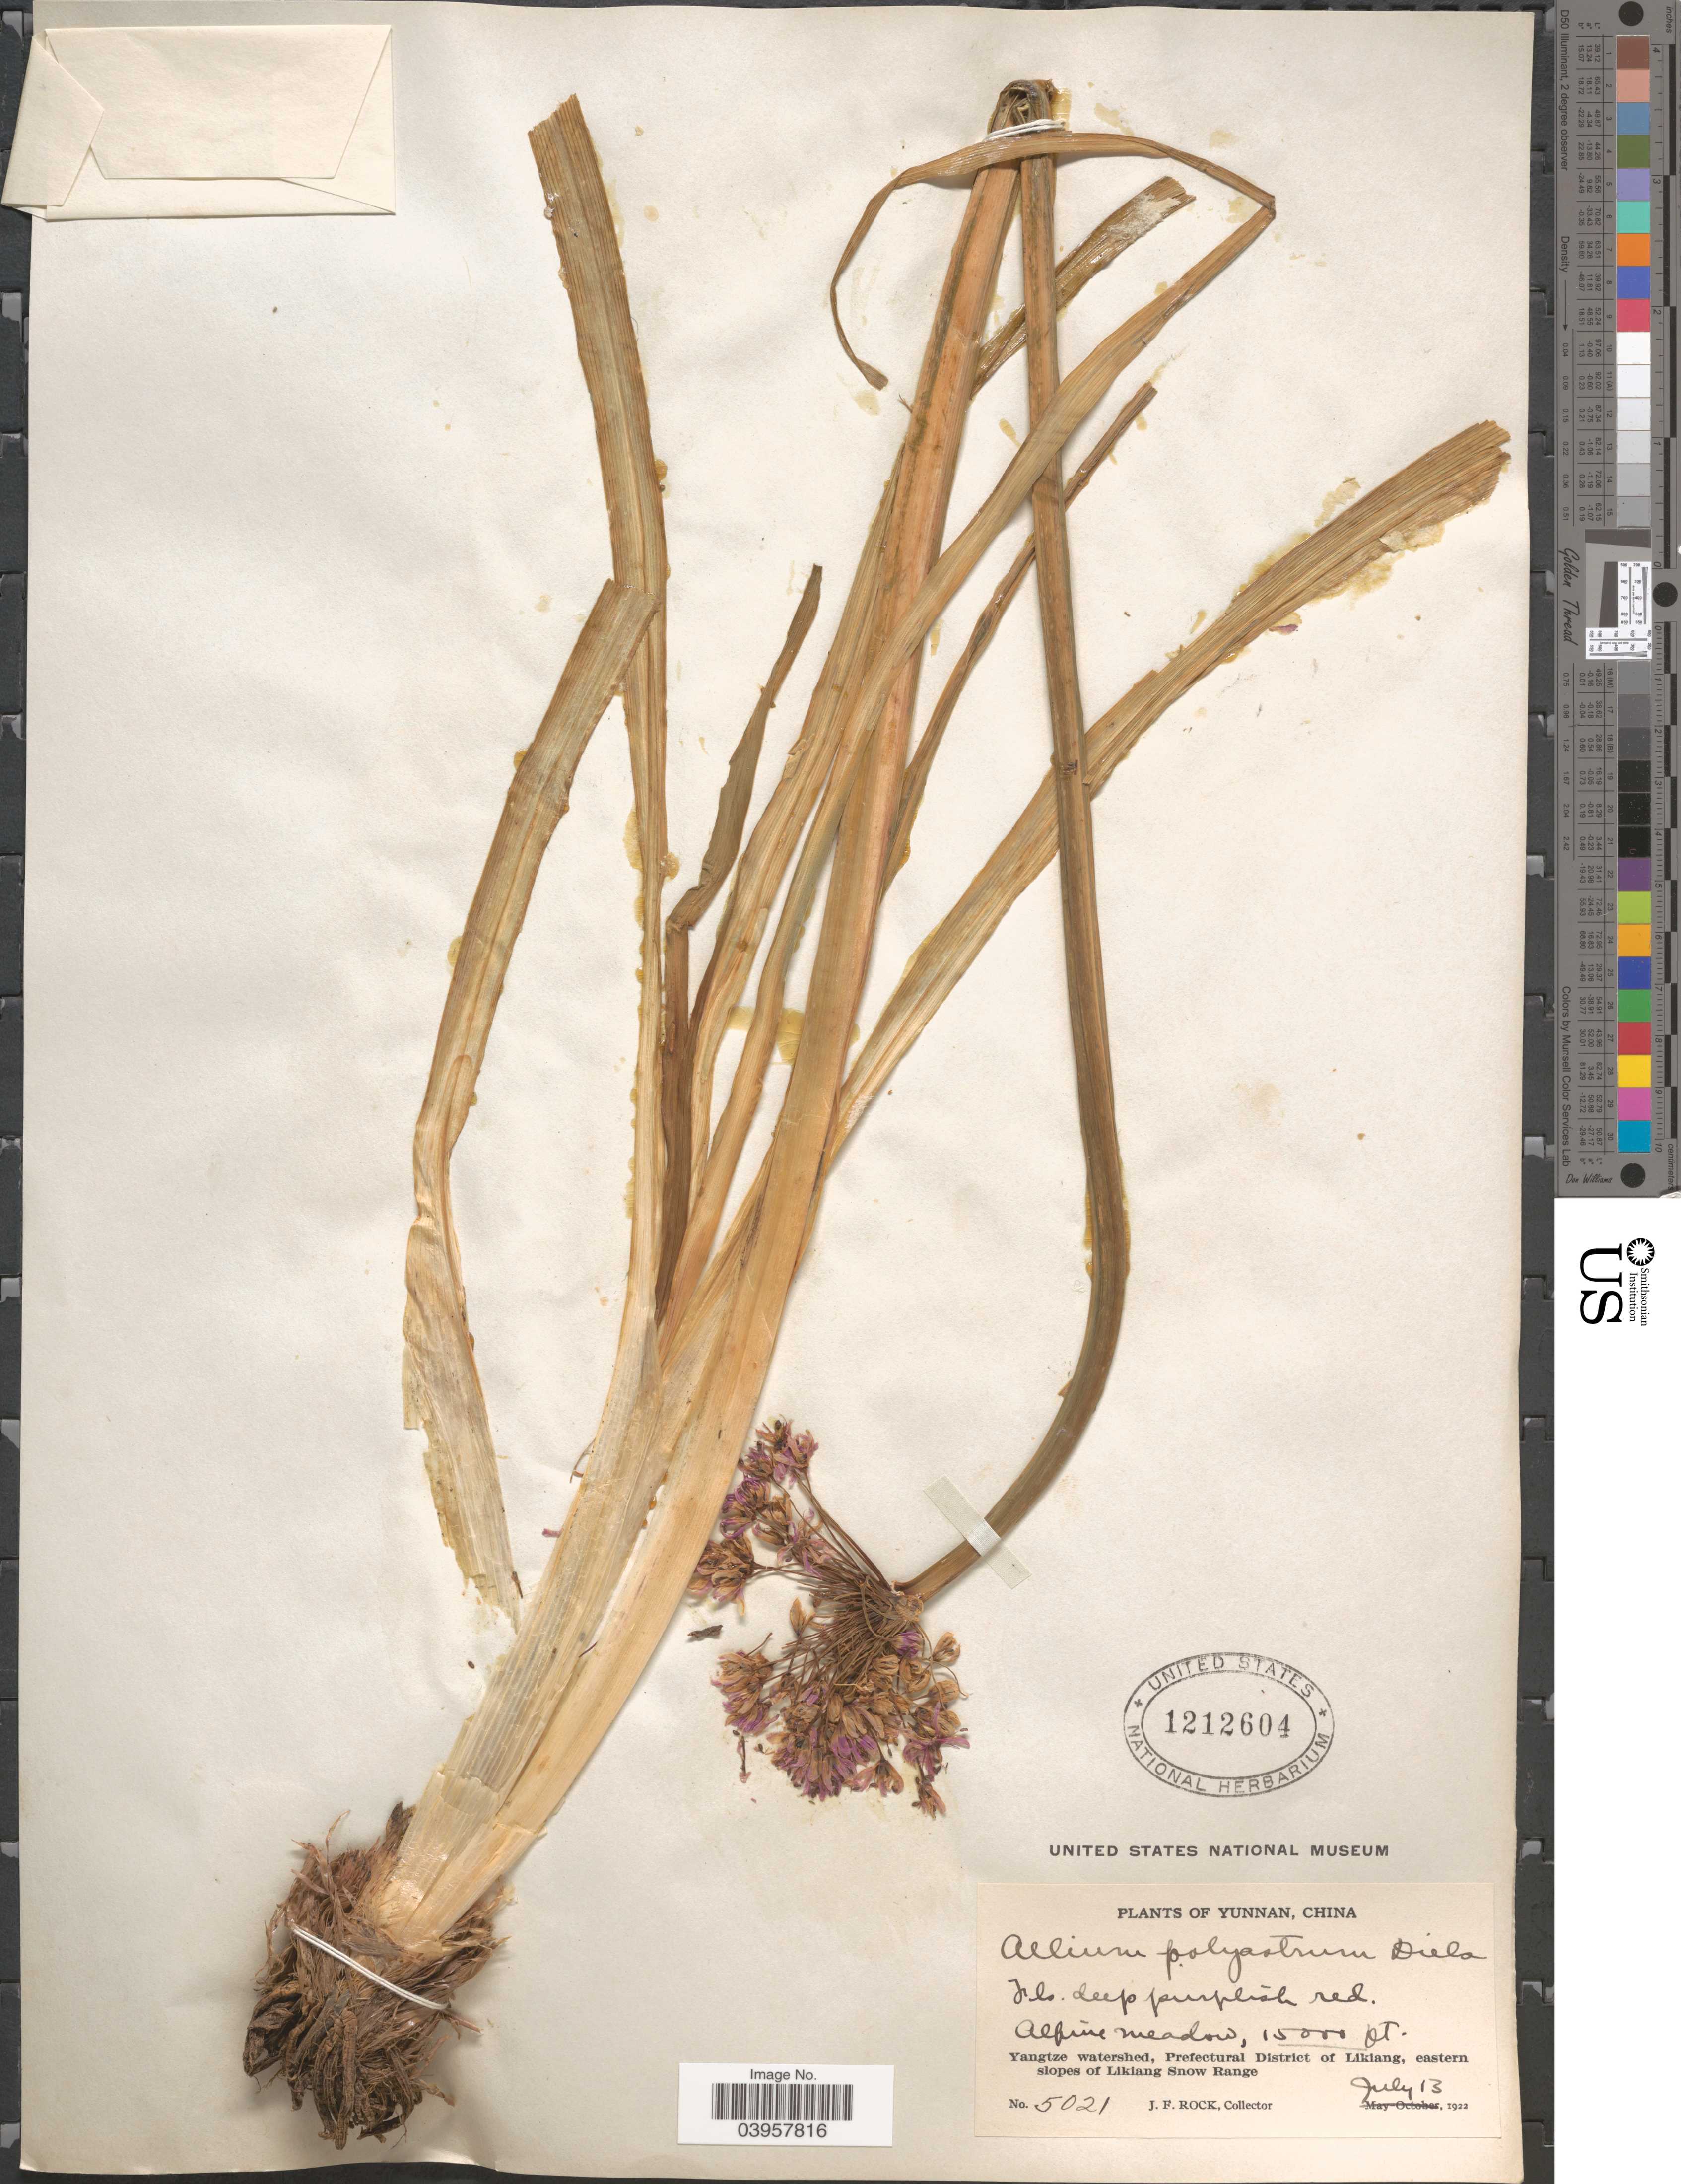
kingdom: Plantae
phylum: Tracheophyta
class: Liliopsida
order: Asparagales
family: Amaryllidaceae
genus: Allium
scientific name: Allium polyastrum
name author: Diels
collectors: J. Rock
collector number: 5021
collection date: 1922-07-13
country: China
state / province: Yunnan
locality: Yangtze watershed, Prefectural District of Likiang, eastern slopes of Likiang Snow Range.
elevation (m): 4572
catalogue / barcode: US 1212604